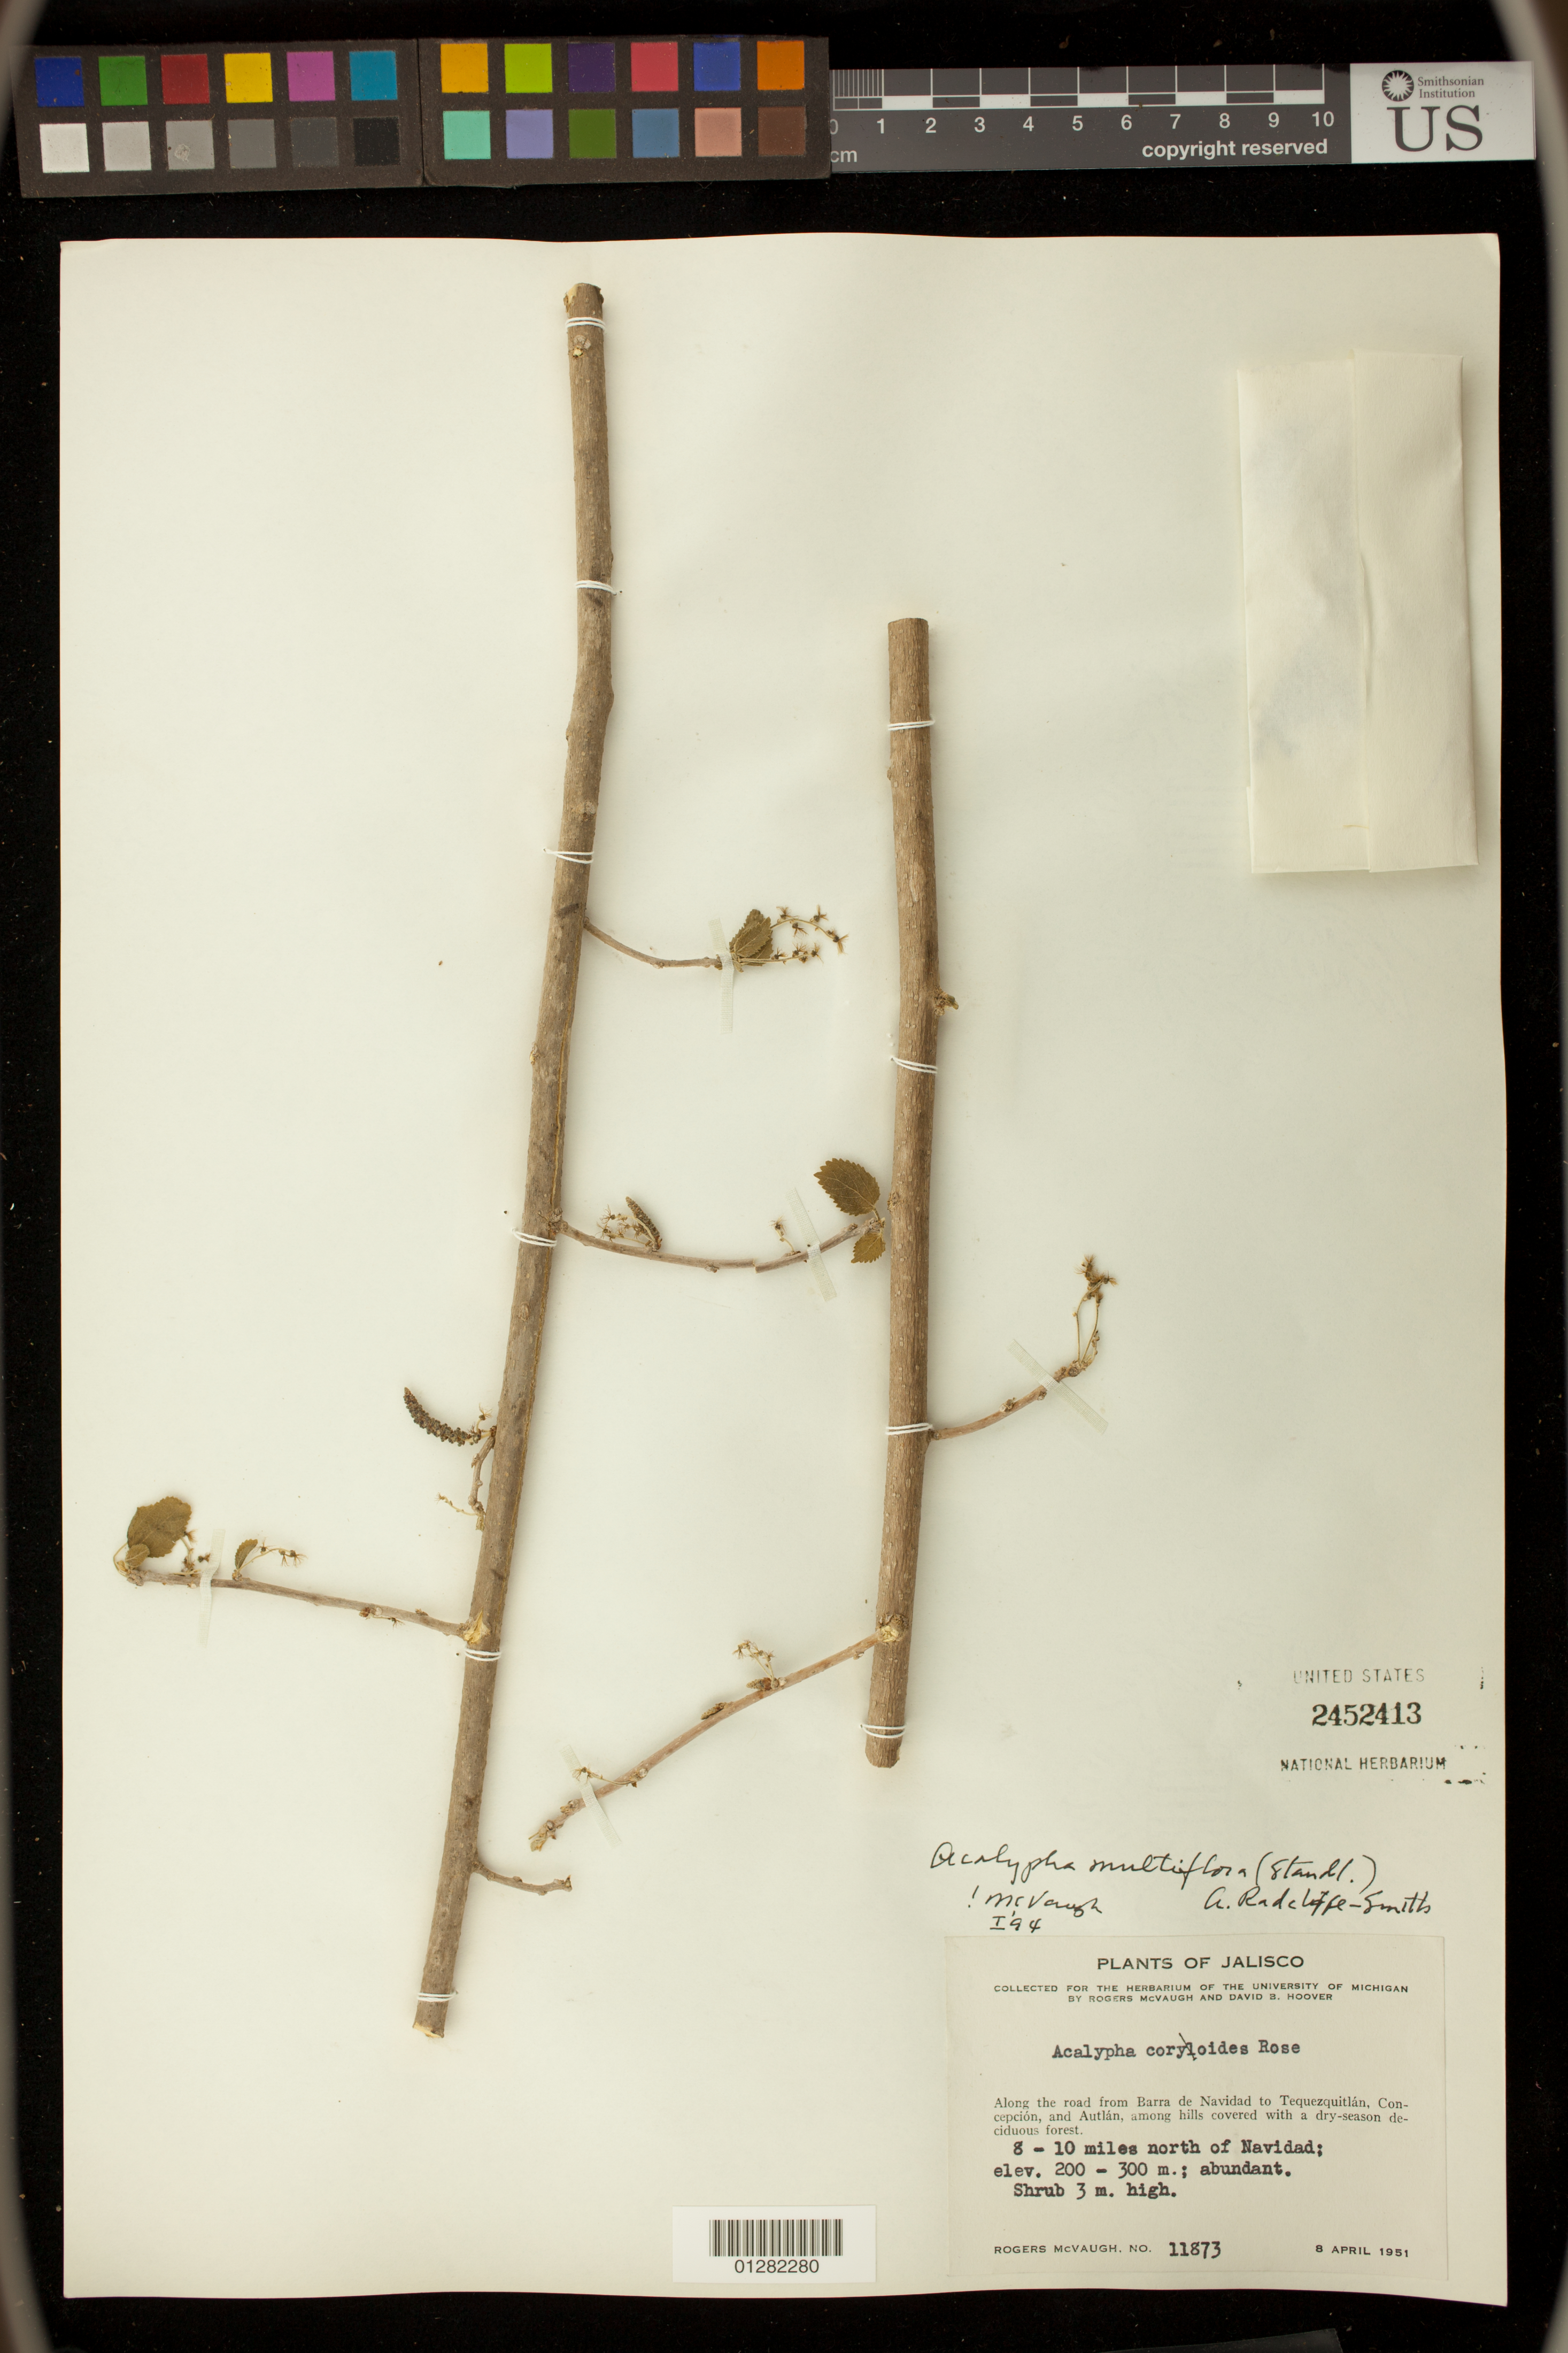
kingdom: Plantae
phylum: Tracheophyta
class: Magnoliopsida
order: Malpighiales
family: Euphorbiaceae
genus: Acalypha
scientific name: Acalypha multiflora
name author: (Standl.) Radcl.-Sm.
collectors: R. McVaugh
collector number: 11873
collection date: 1951-04-08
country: Mexico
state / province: Jalisco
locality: Along the road from Barra de Navidad to Tequezquitlán, Concepción, and Autlán. 8 - 10 miles north of Navidad.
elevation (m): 200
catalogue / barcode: US 2452413